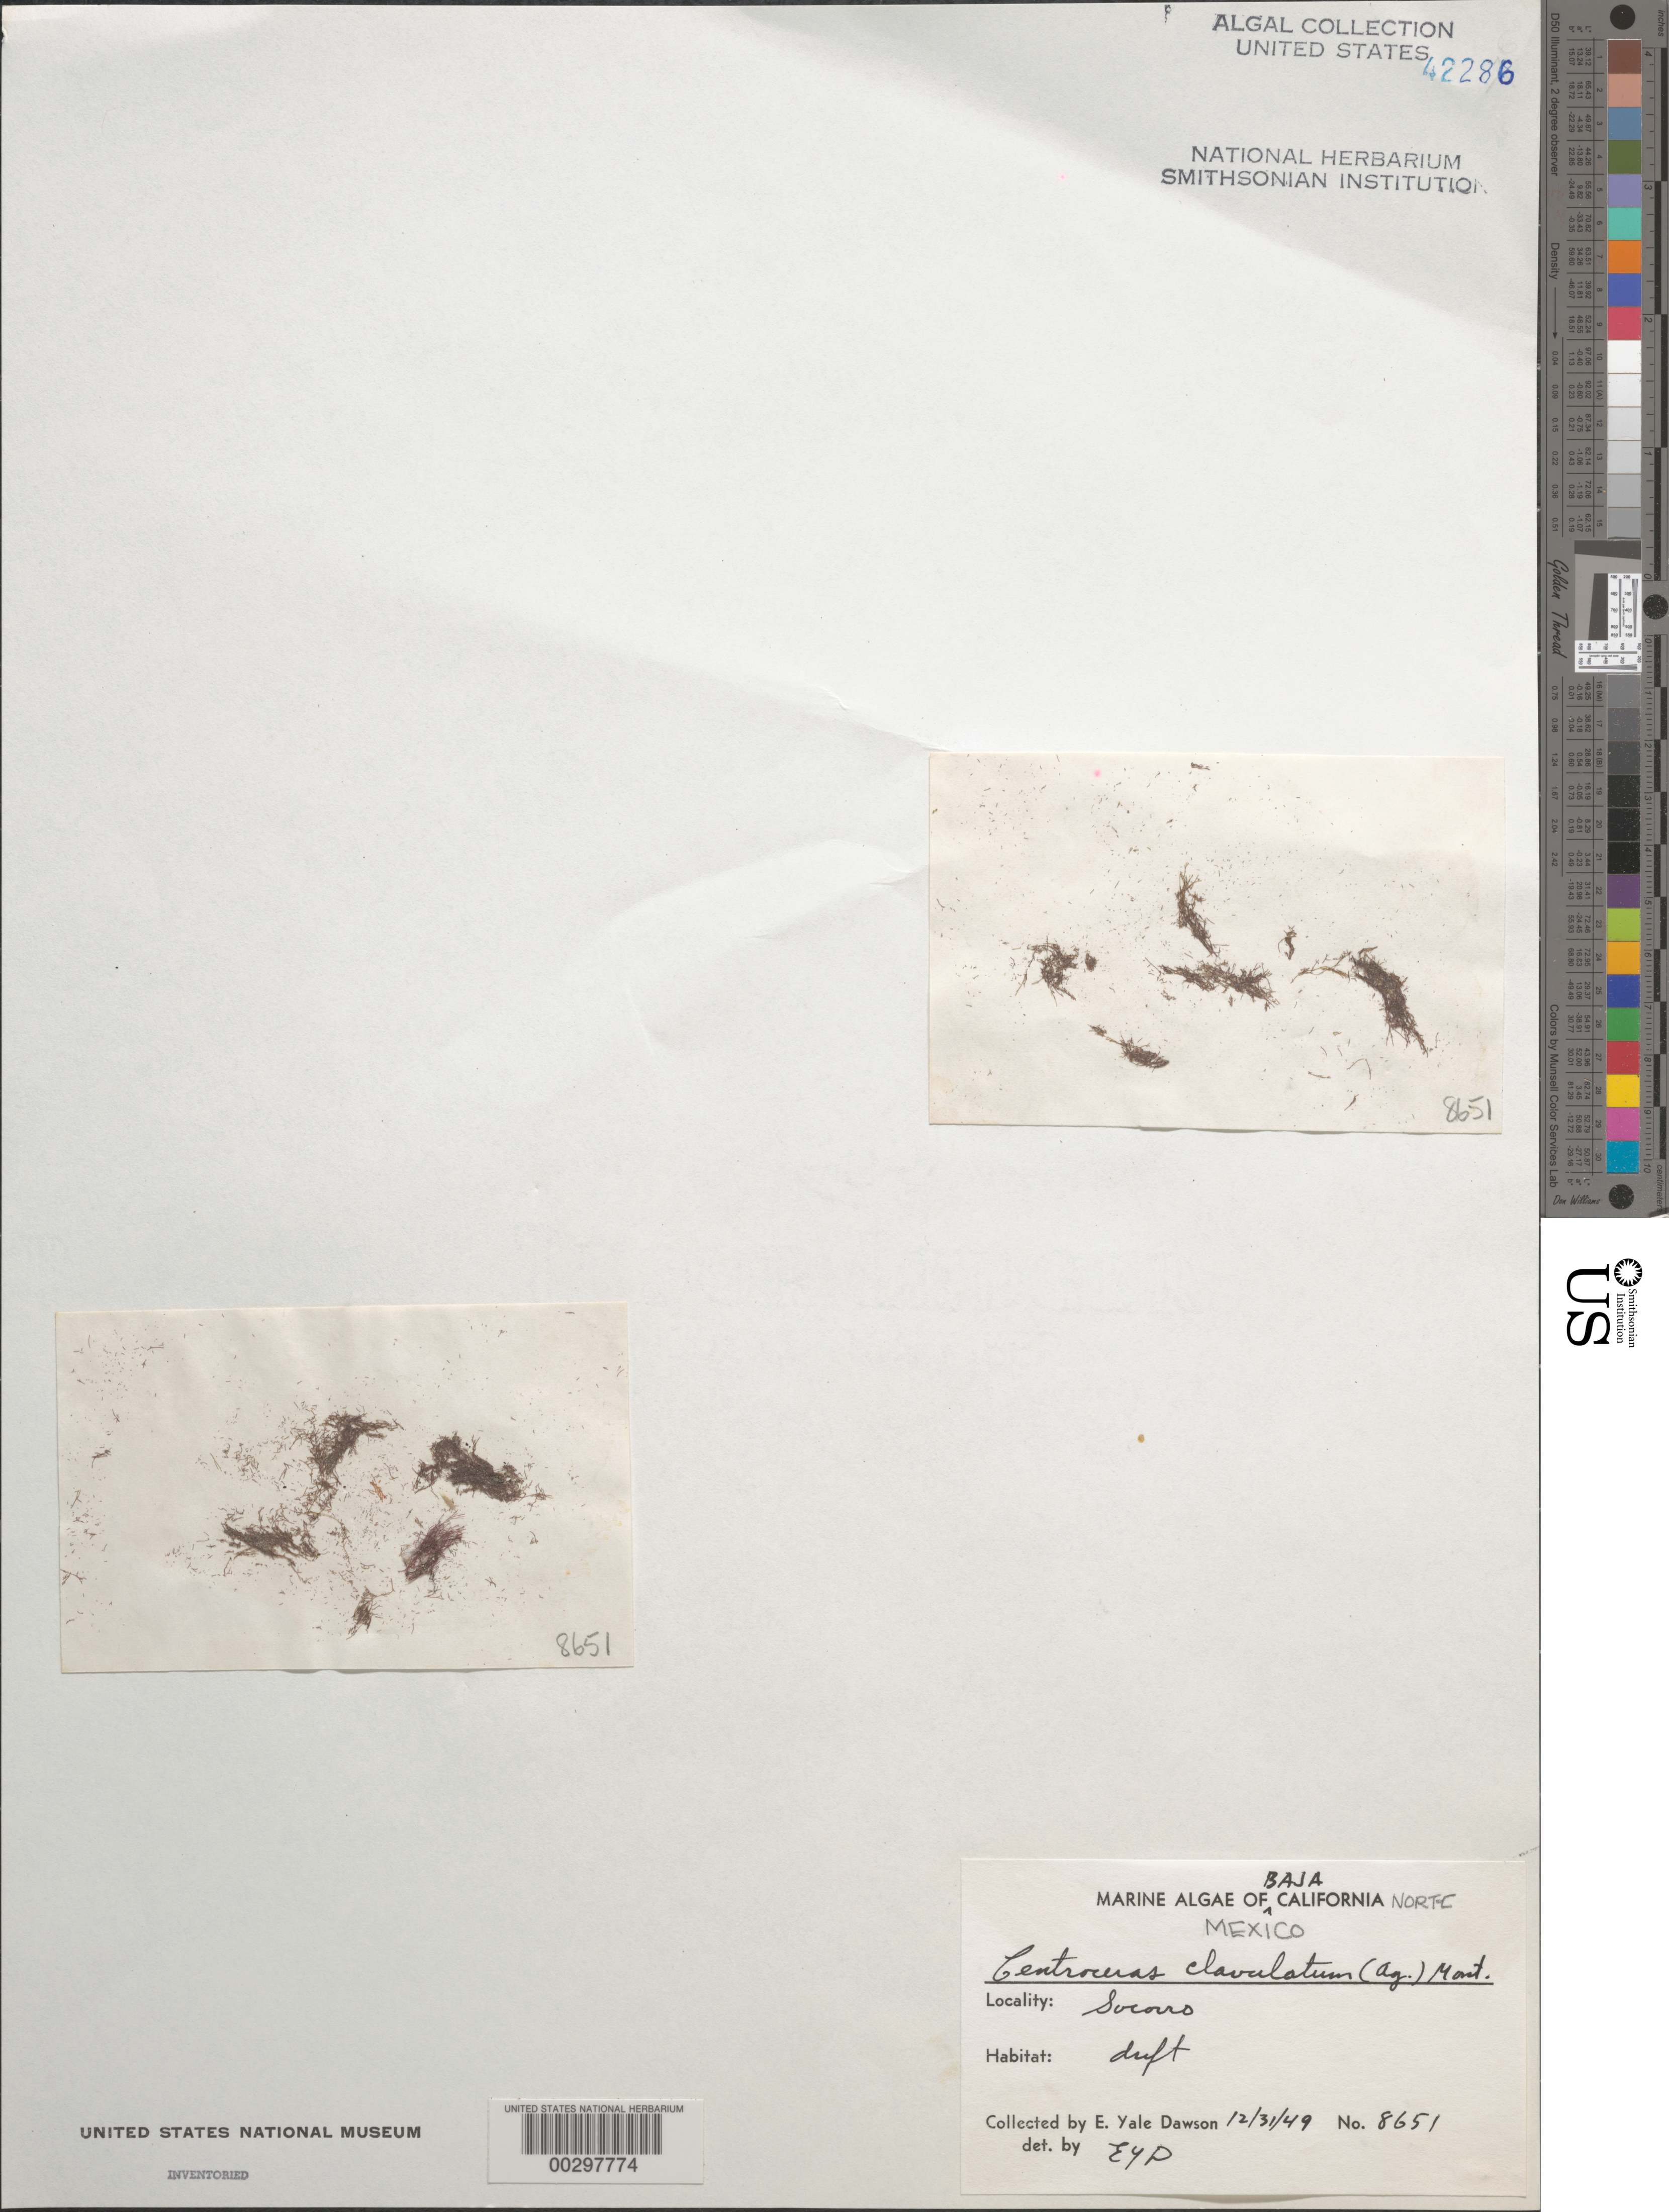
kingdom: Plantae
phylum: Rhodophyta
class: Florideophyceae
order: Ceramiales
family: Ceramiaceae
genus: Centroceras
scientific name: Centroceras clavulatum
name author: (C. Agardh) Mont.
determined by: Dawson, E. Y.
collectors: E. Y. Dawson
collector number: EYD 8651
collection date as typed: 31 Dec 1949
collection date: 1949-12-31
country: Mexico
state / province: Colima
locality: Socorro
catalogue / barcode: US 42286